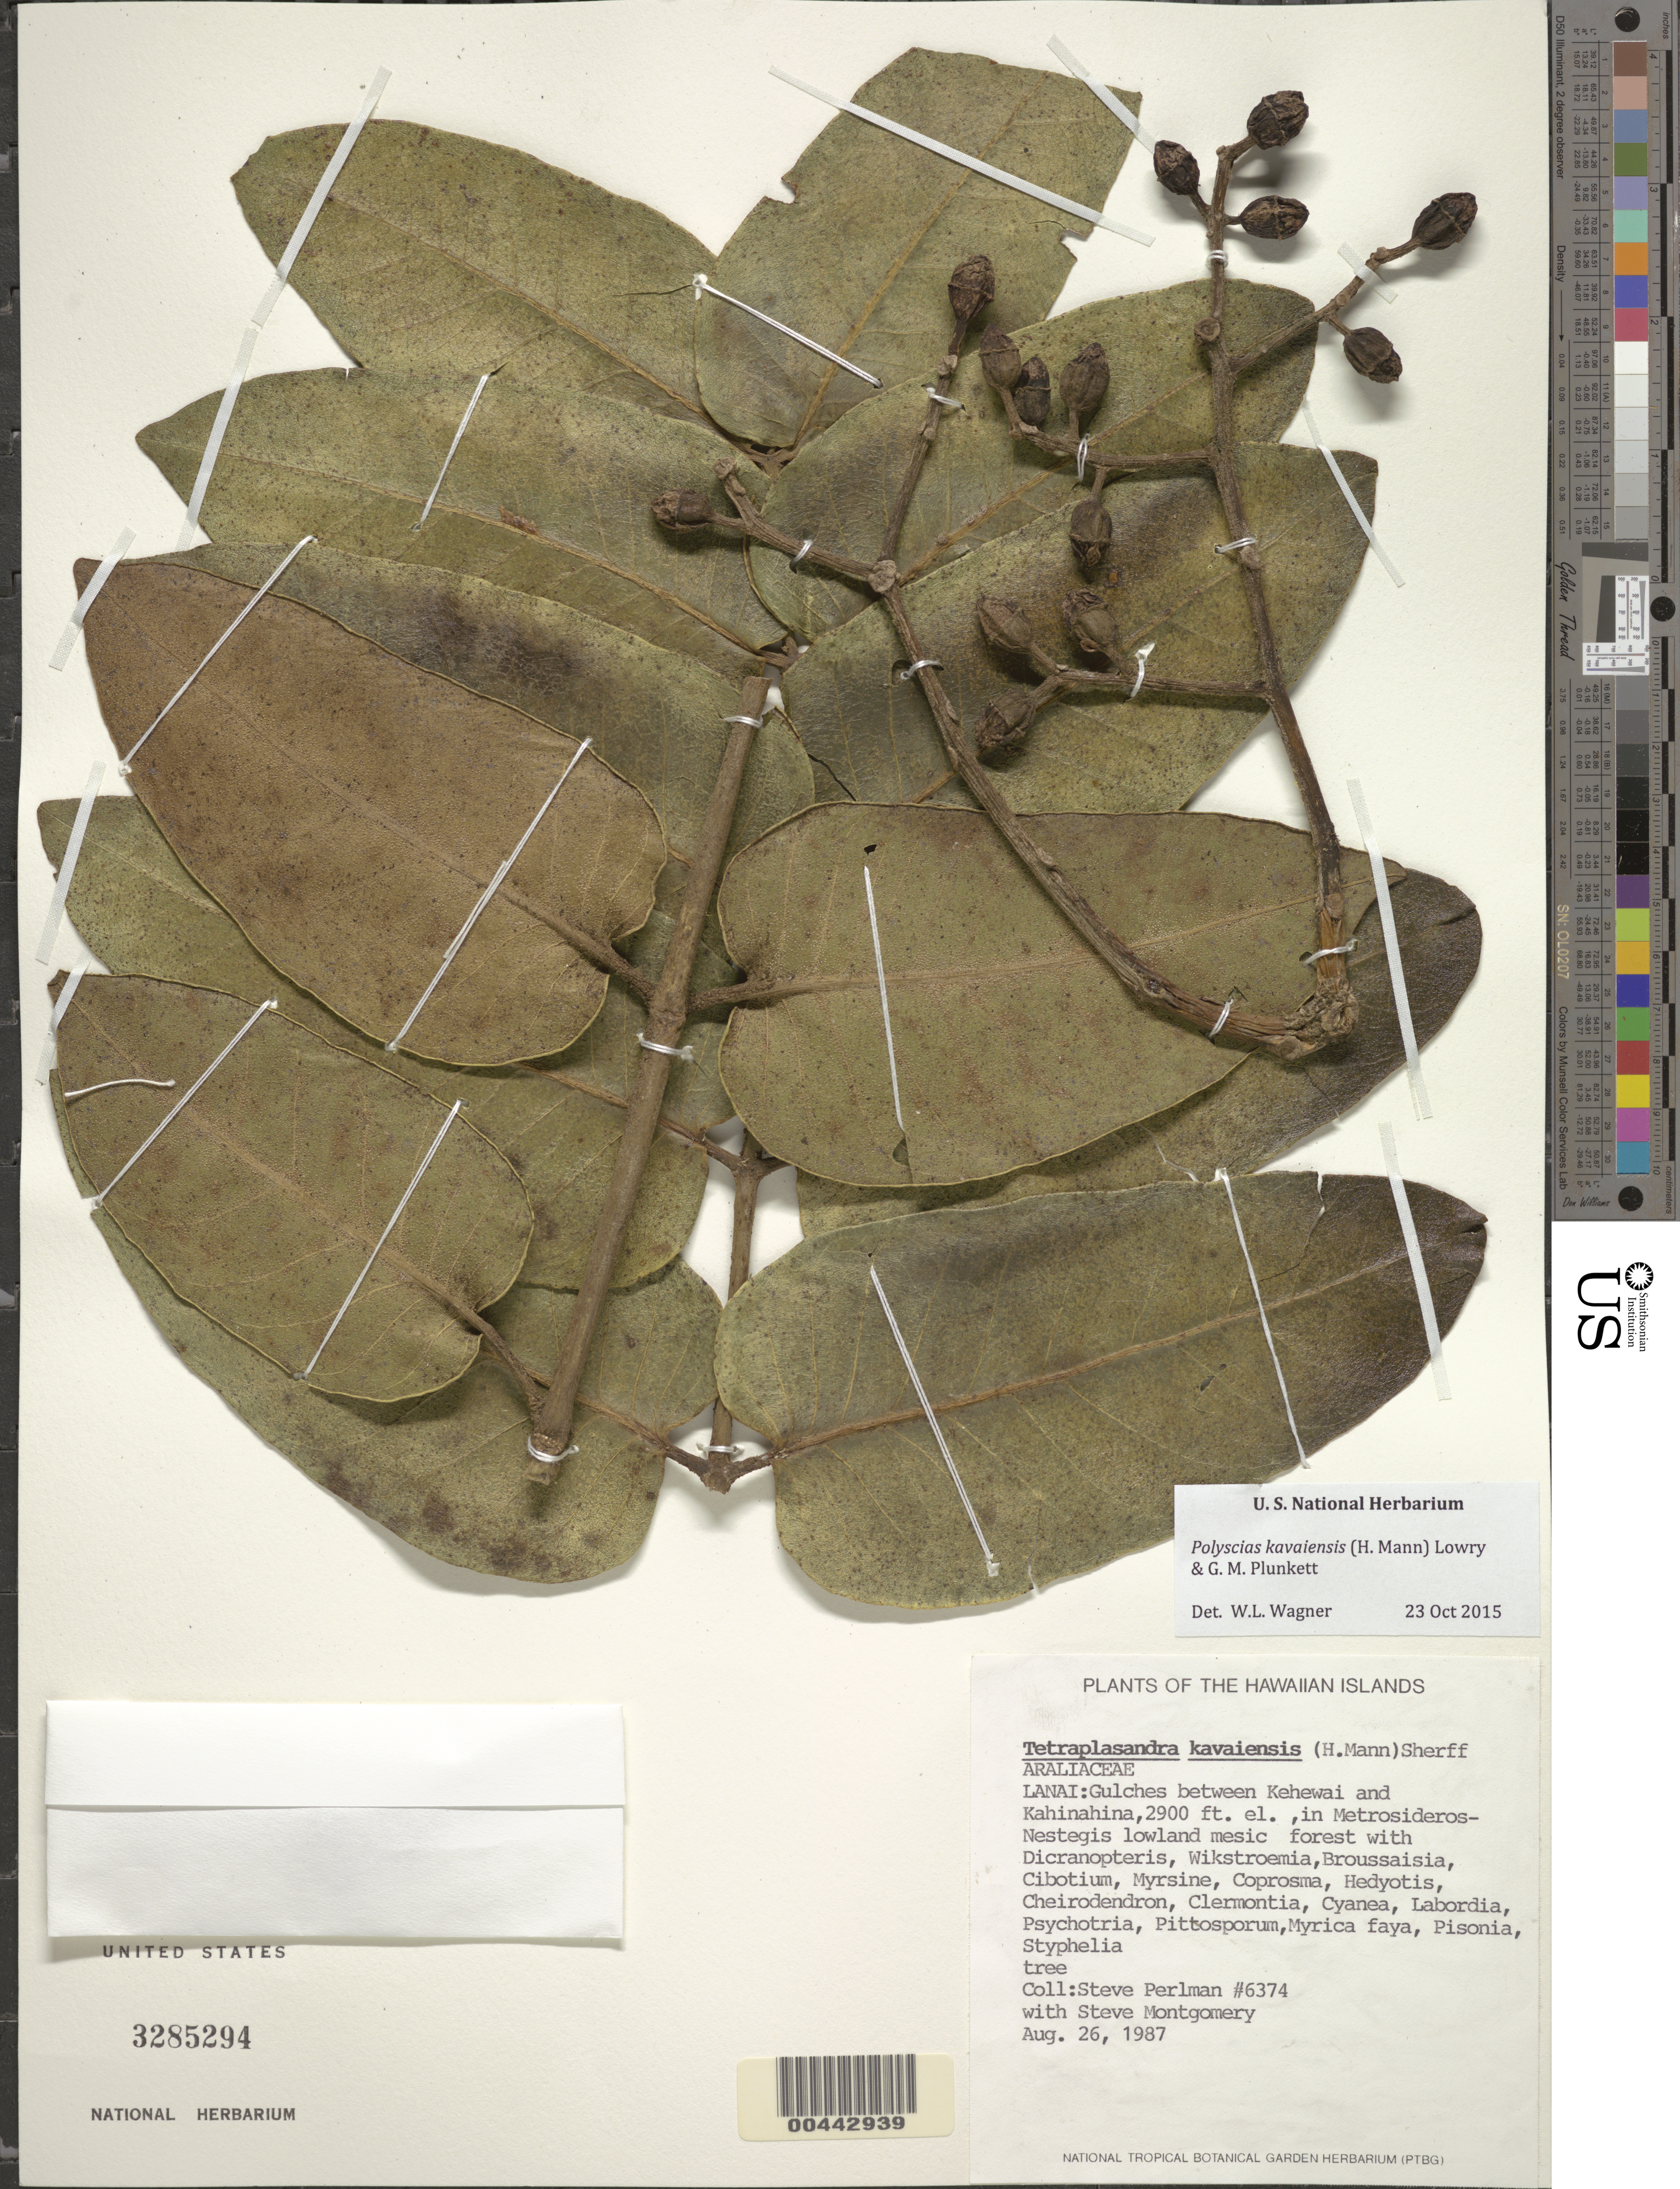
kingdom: Plantae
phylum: Tracheophyta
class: Magnoliopsida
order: Apiales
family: Araliaceae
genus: Polyscias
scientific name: Polyscias kavaiensis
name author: (H. Mann) Lowry & G. M. Plunkett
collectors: S. P. Perlman & S. Montgomery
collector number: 6374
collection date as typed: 26 Aug 1987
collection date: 1987-08-26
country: United States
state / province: Hawaii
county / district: Maui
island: Lana'i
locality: Gulches between Kehewai and Kahinahina.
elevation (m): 884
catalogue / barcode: US 3285294